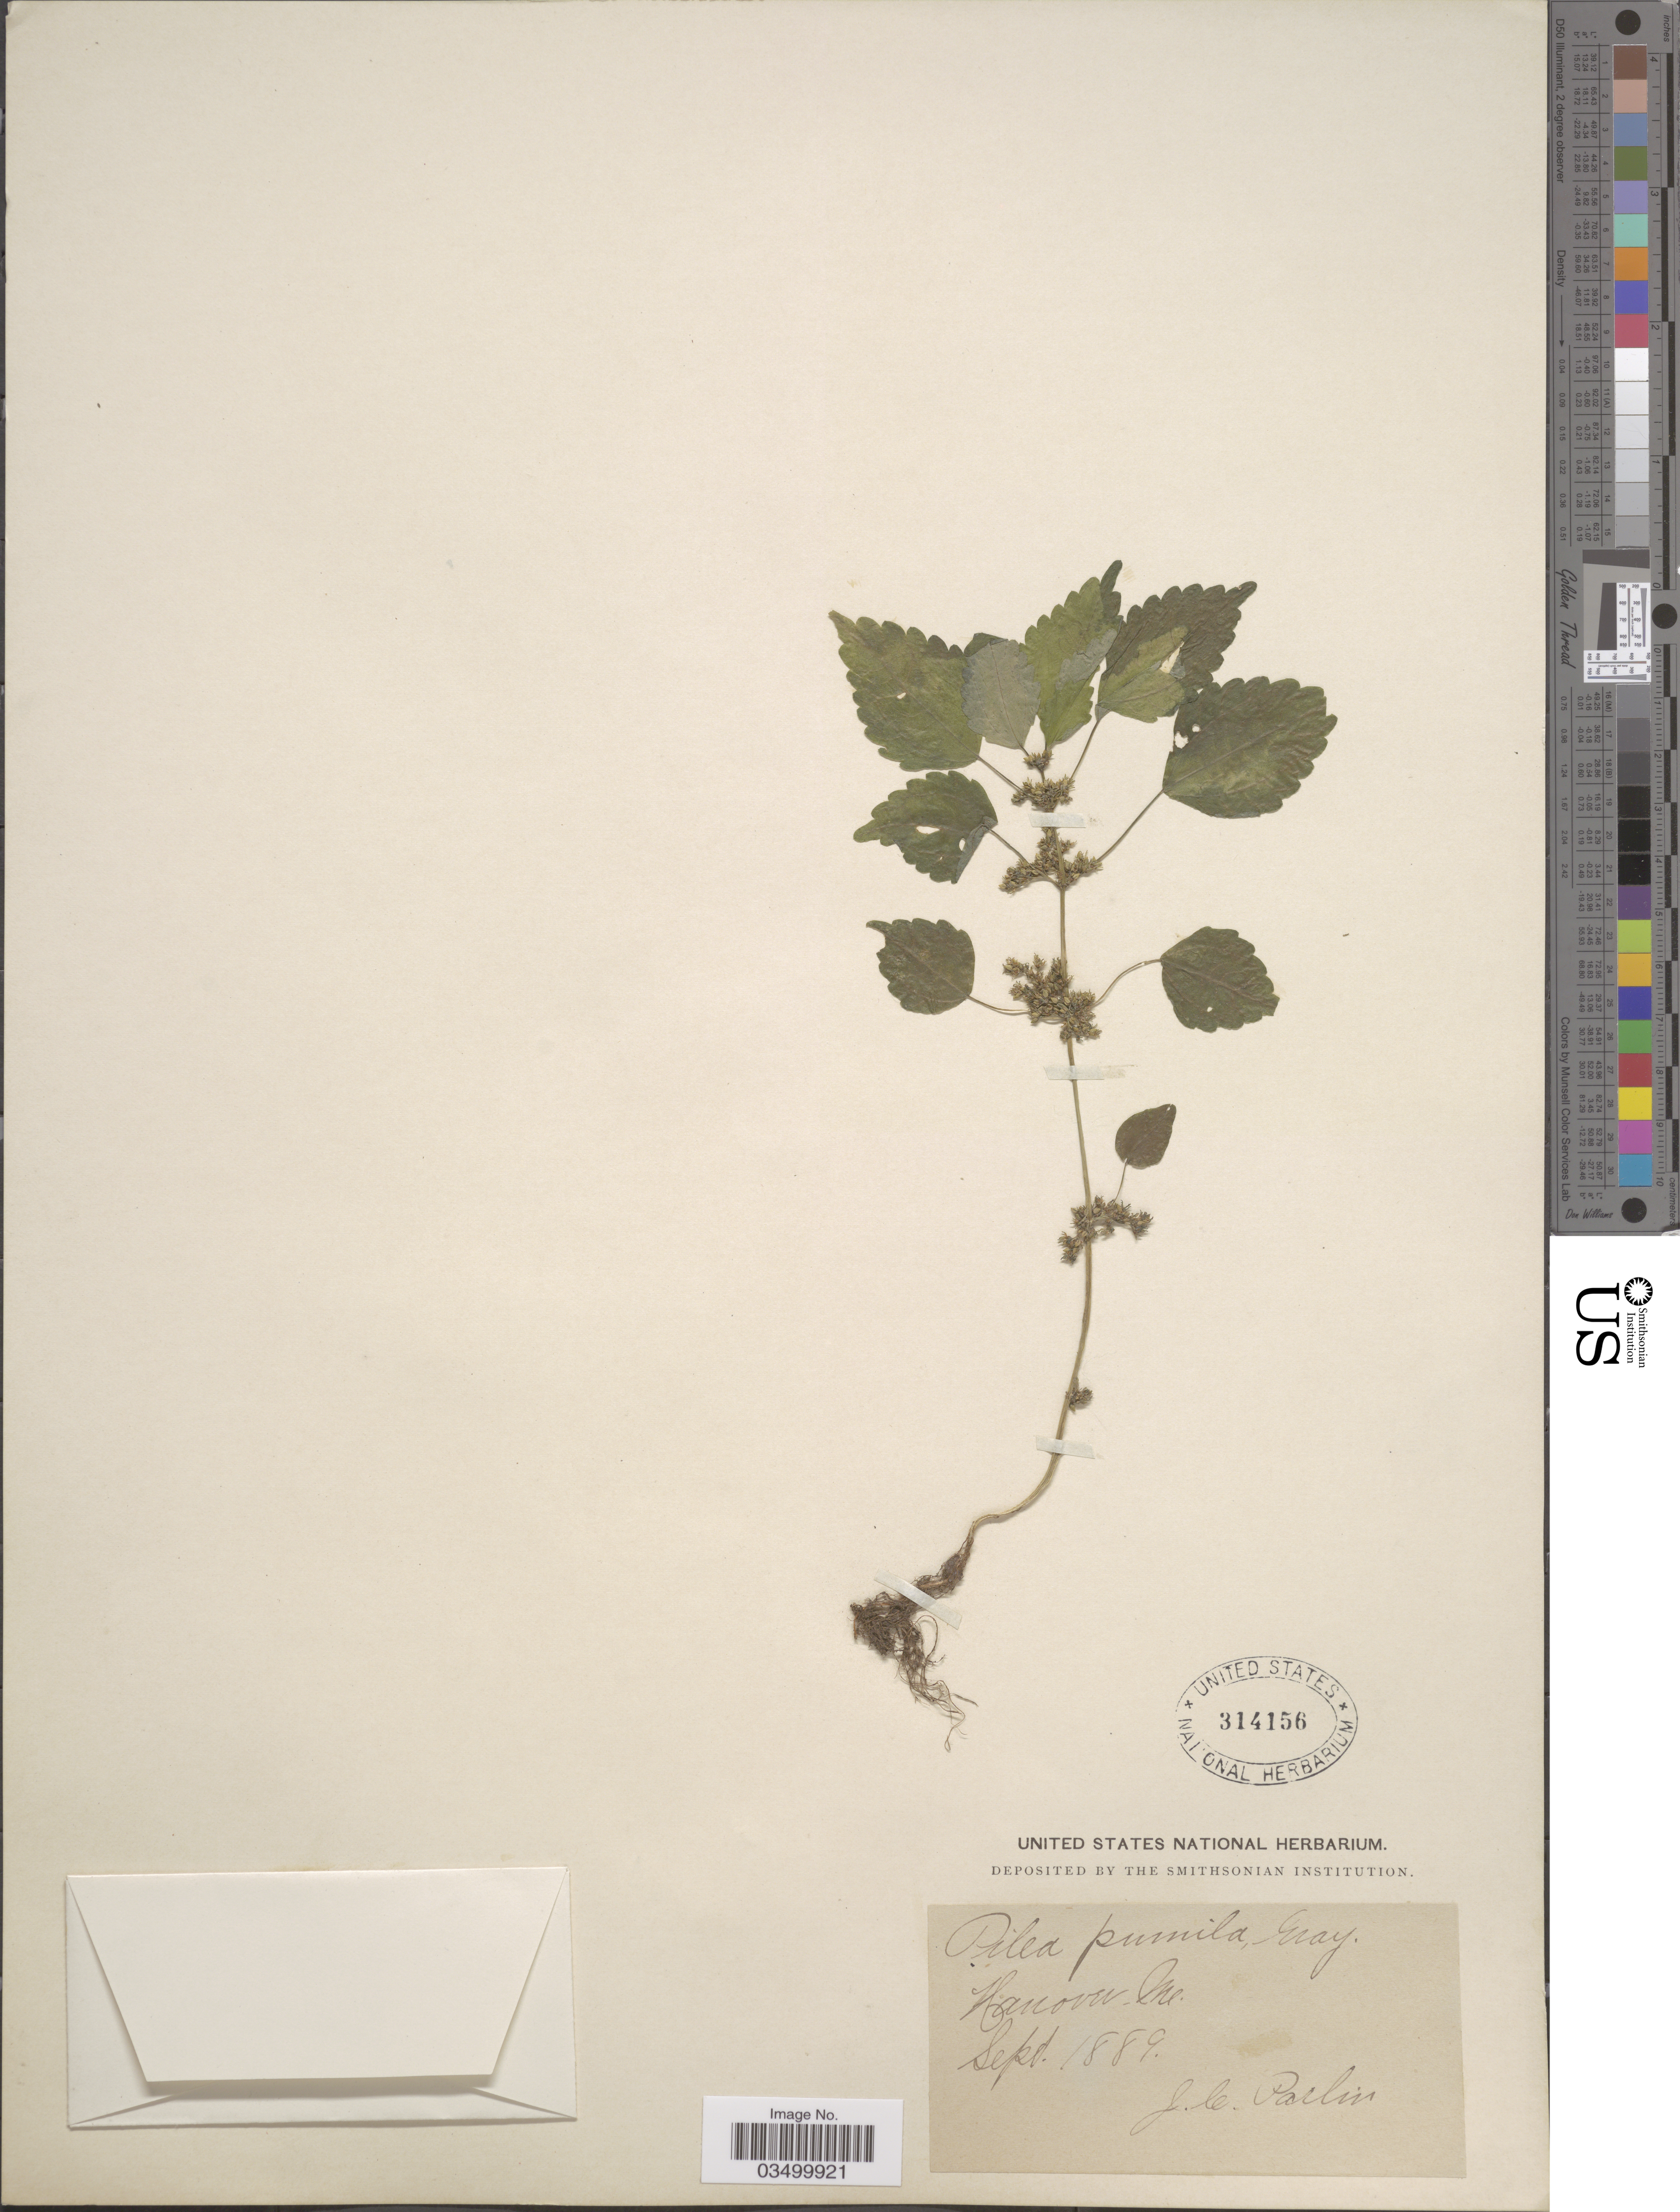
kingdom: Plantae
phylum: Tracheophyta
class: Magnoliopsida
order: Rosales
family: Urticaceae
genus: Pilea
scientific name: Pilea pumila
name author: (L.) A. Gray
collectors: J. Parlin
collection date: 1889-09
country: United States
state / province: Maine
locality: Hanover.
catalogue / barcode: US 314156